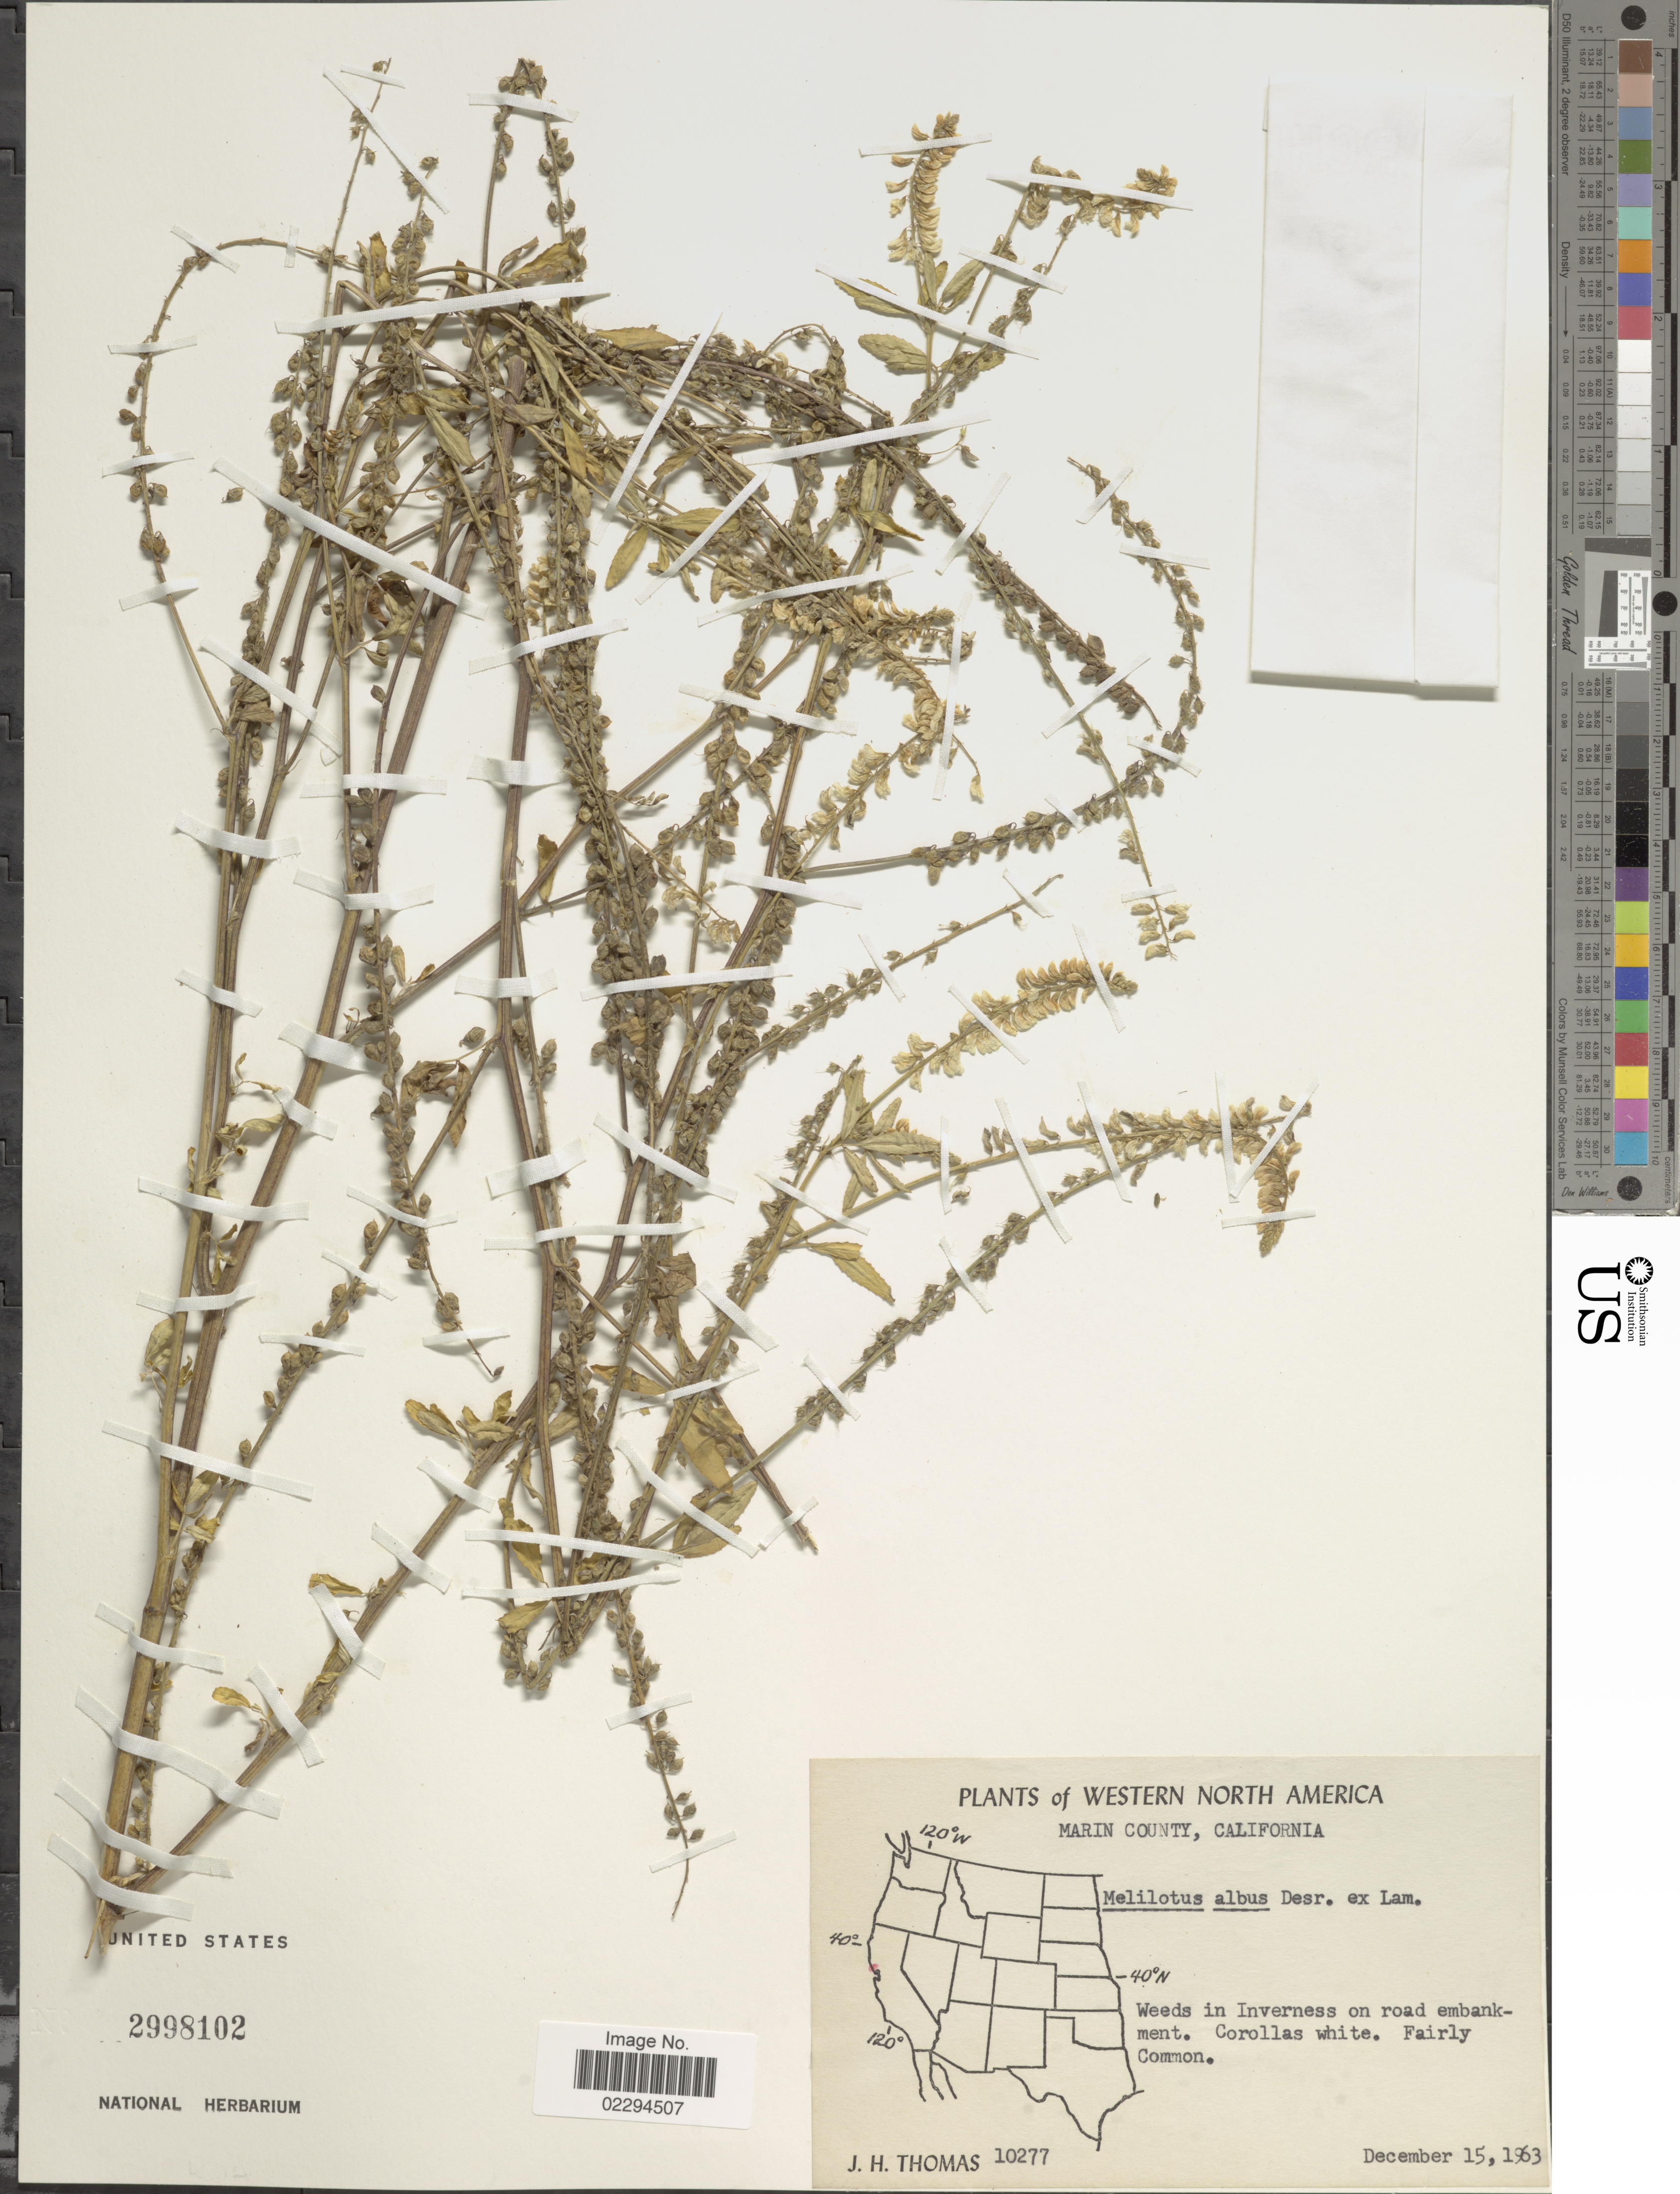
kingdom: Plantae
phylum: Tracheophyta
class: Magnoliopsida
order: Fabales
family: Fabaceae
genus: Melilotus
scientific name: Melilotus albus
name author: Medik.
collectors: J. H. Thomas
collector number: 10277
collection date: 1963-12-15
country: United States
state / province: California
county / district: Marin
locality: Western North America. Marin County. Inverness on road embankment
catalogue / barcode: US 2998102